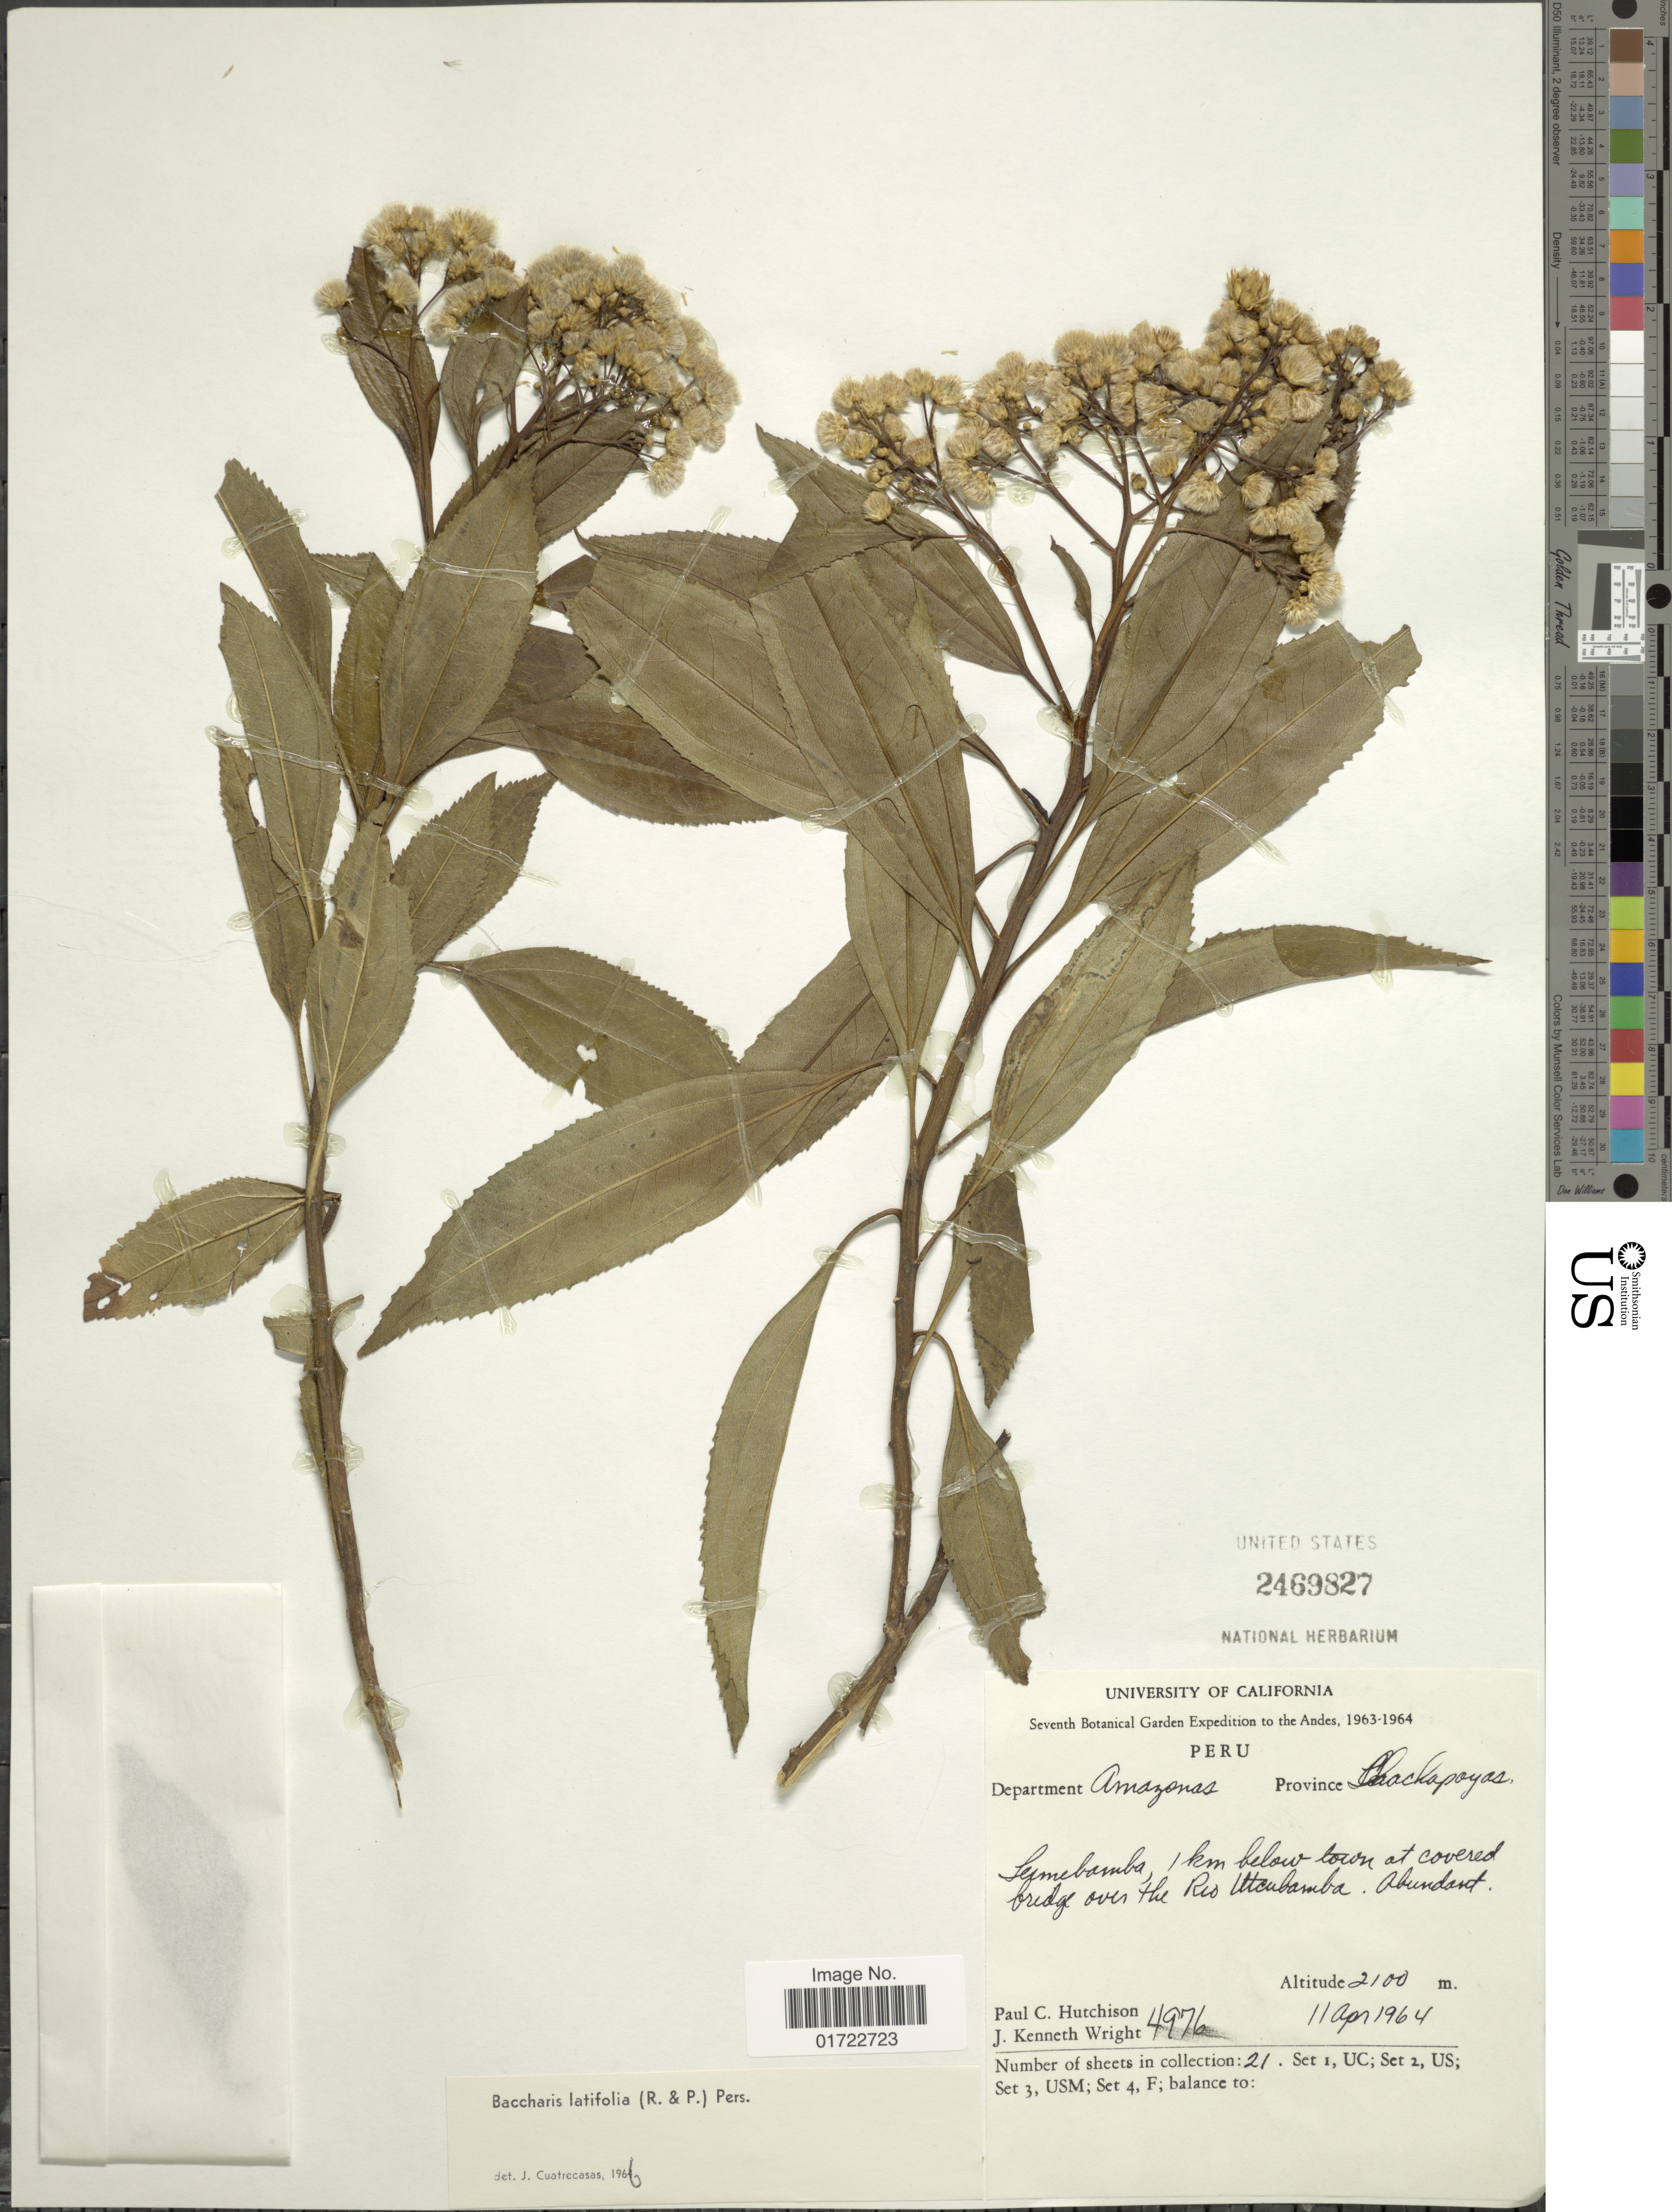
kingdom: Plantae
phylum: Tracheophyta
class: Magnoliopsida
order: Asterales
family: Asteraceae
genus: Baccharis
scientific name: Baccharis latifolia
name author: (Ruiz & Pav.) Pers.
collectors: P. C. Hutchison & J. K. Wright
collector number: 4976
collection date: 1964-04-11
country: Peru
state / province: Amazonas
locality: Department Amazonas, Province Chachapoyas, 1 km below town at covered bridge over the Rio Utcubamba.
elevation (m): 2100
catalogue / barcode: US 2469827